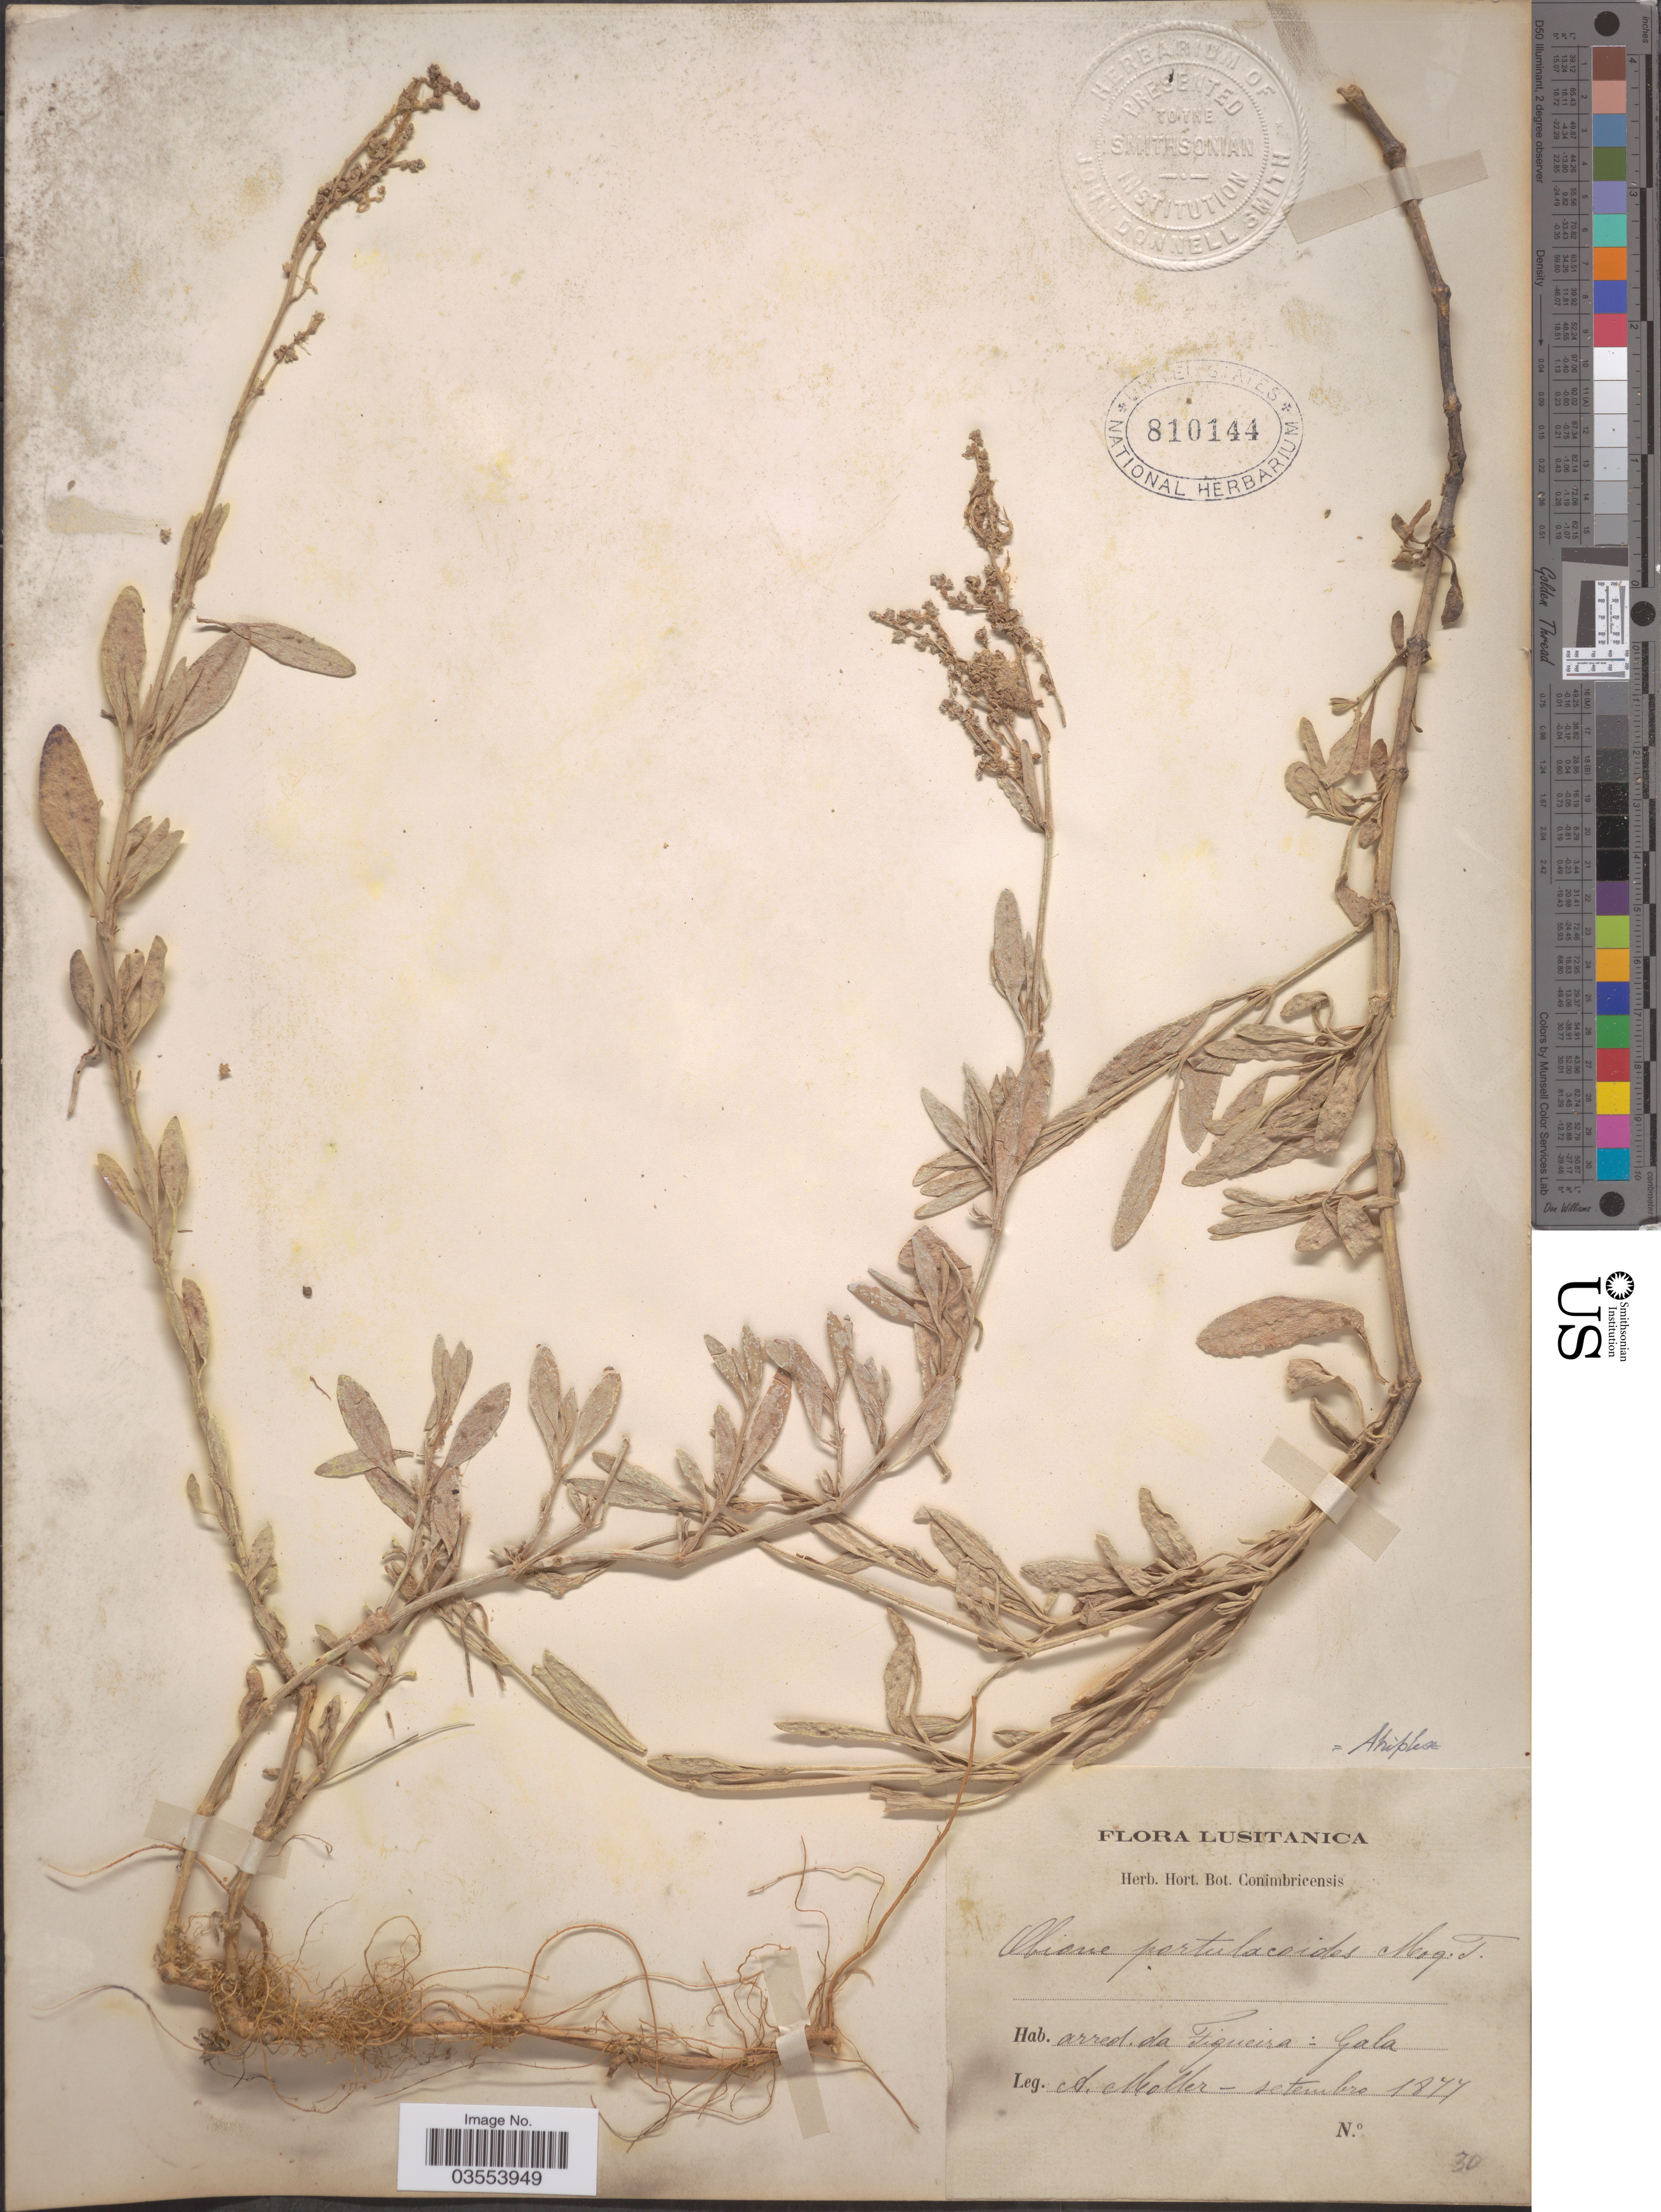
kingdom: Plantae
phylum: Tracheophyta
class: Magnoliopsida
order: Caryophyllales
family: Amaranthaceae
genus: Atriplex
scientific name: Atriplex portulacoides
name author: L.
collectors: A. Moller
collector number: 30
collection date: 1877-09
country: Portugal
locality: Lusitanica. Arred. da Figueira i [interpreted] Gala.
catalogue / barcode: US 810144